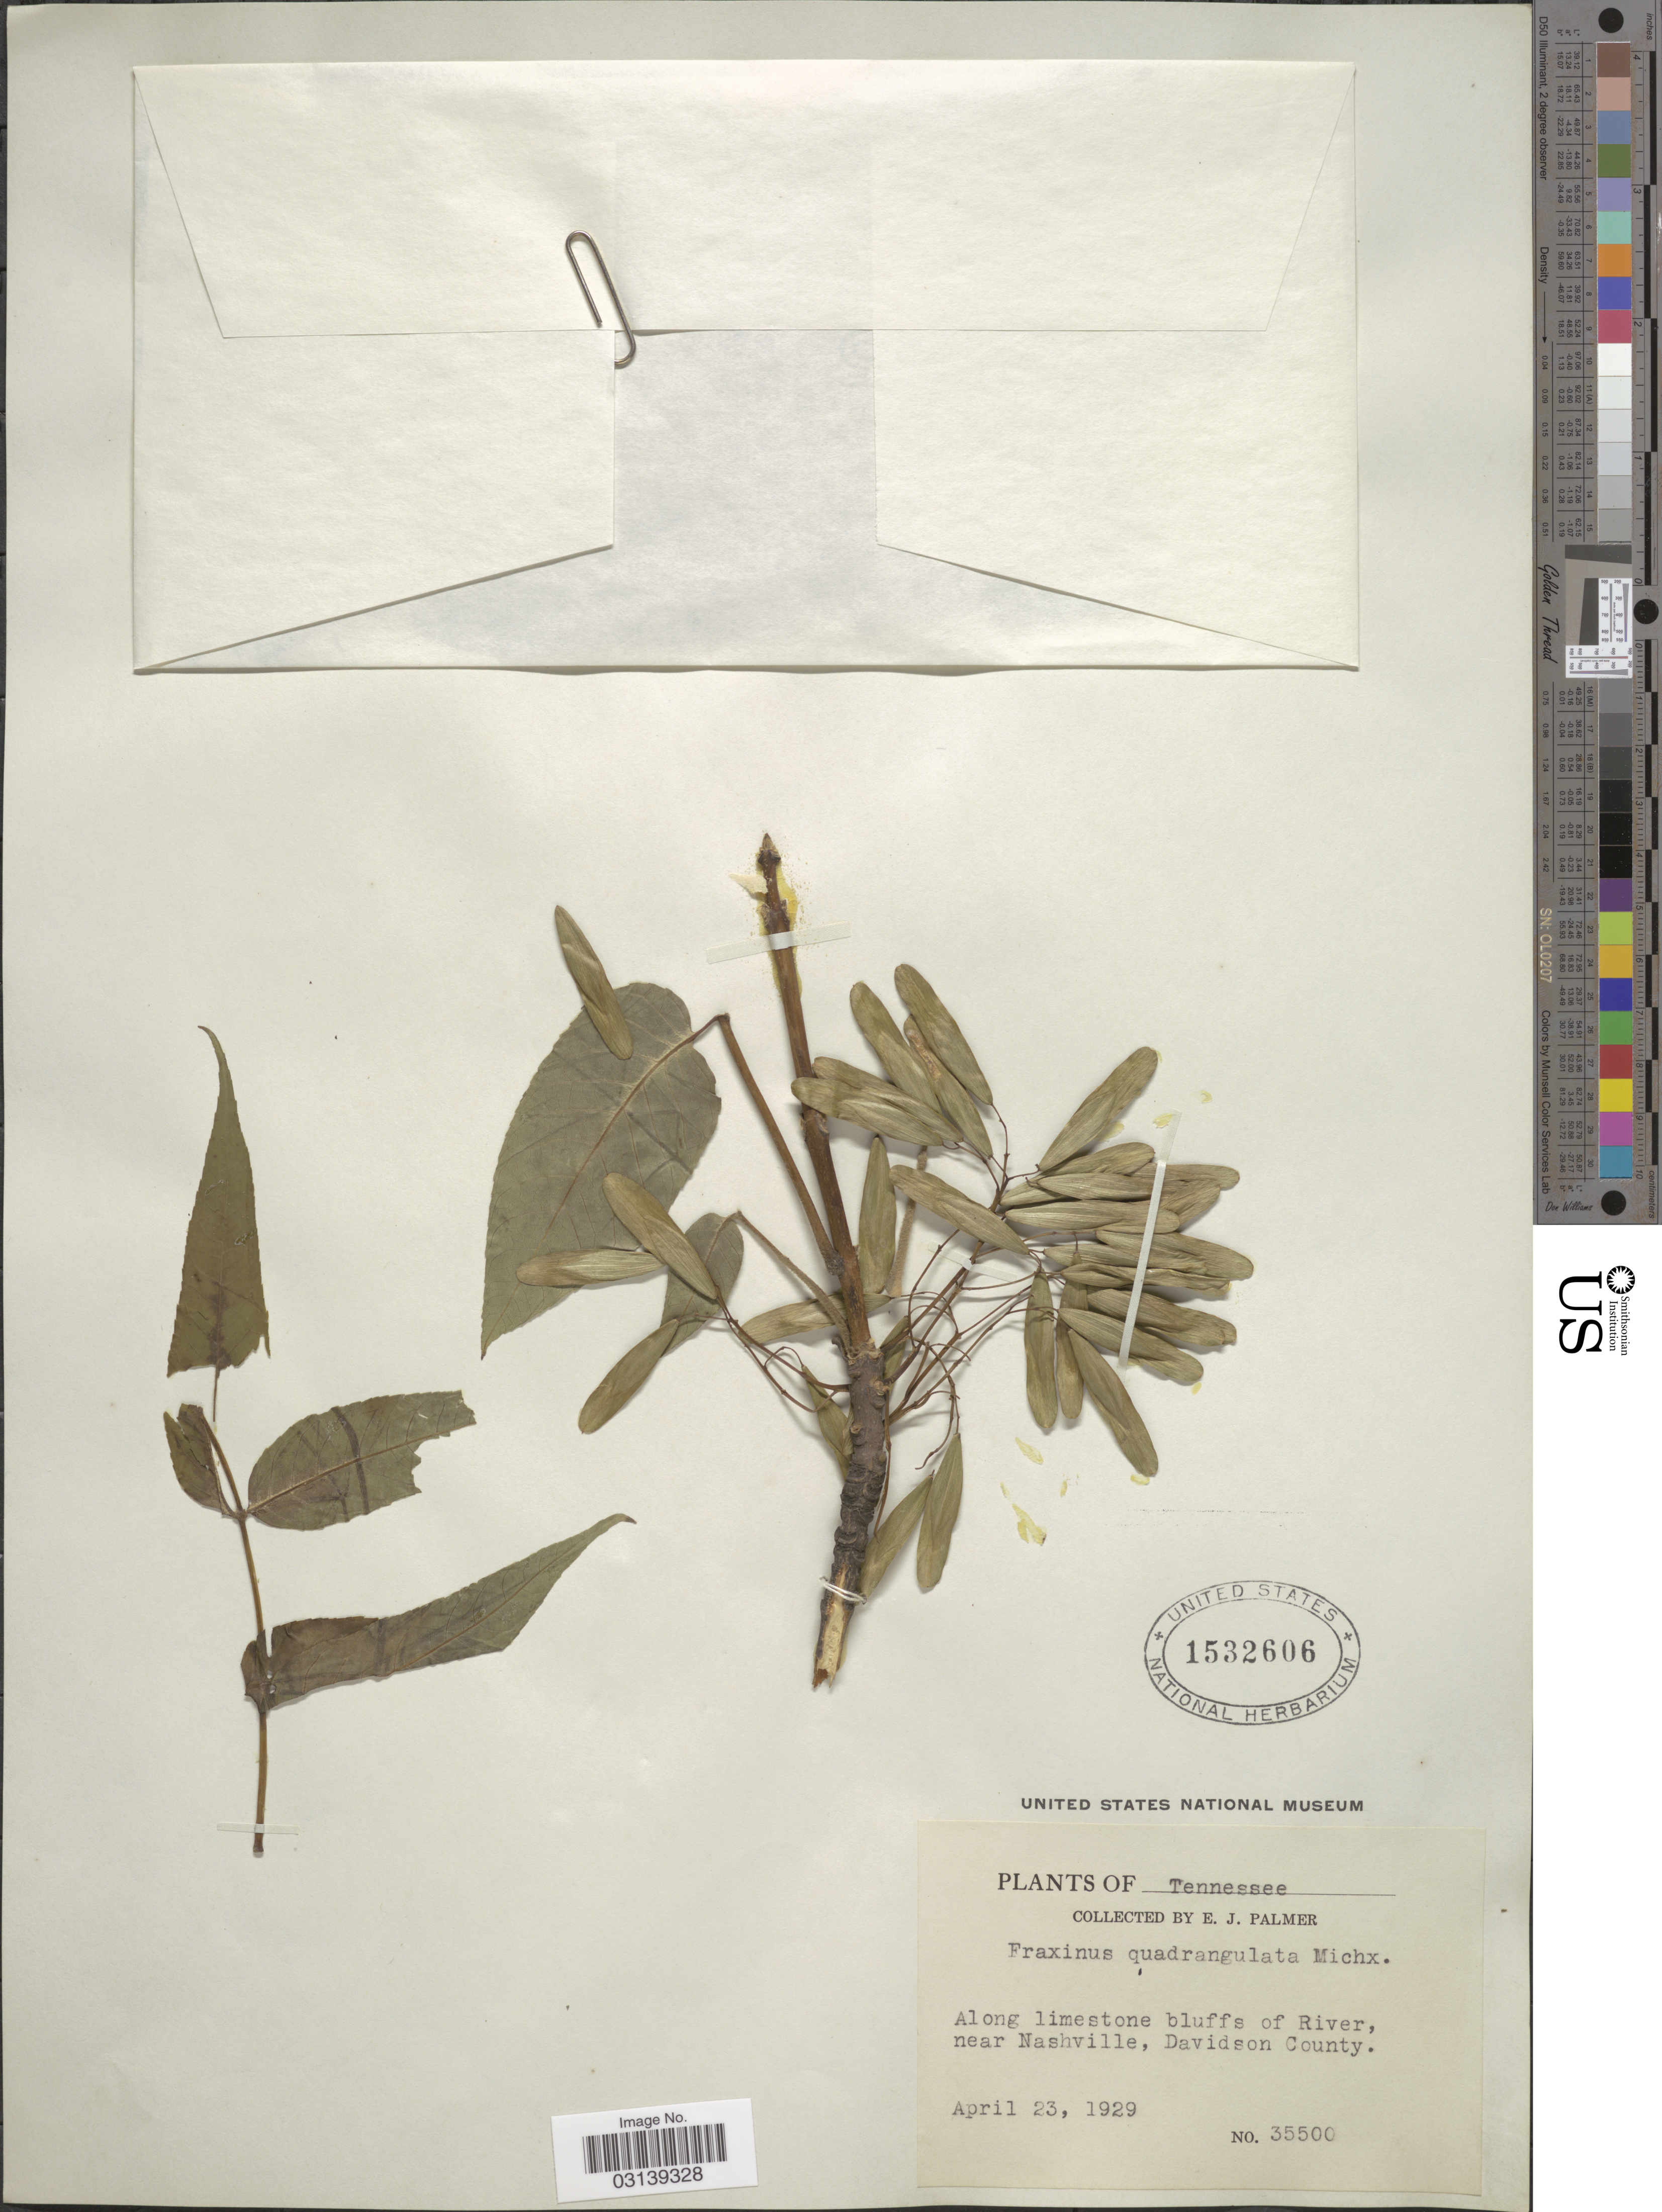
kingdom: Plantae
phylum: Tracheophyta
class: Magnoliopsida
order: Lamiales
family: Oleaceae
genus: Fraxinus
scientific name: Fraxinus quadrangulata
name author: Michx.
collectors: E. J. Palmer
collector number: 35500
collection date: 1929-04-23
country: United States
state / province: Tennessee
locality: Along limestone bluffs of River, near Nashville, Davidson County.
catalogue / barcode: US 1532606